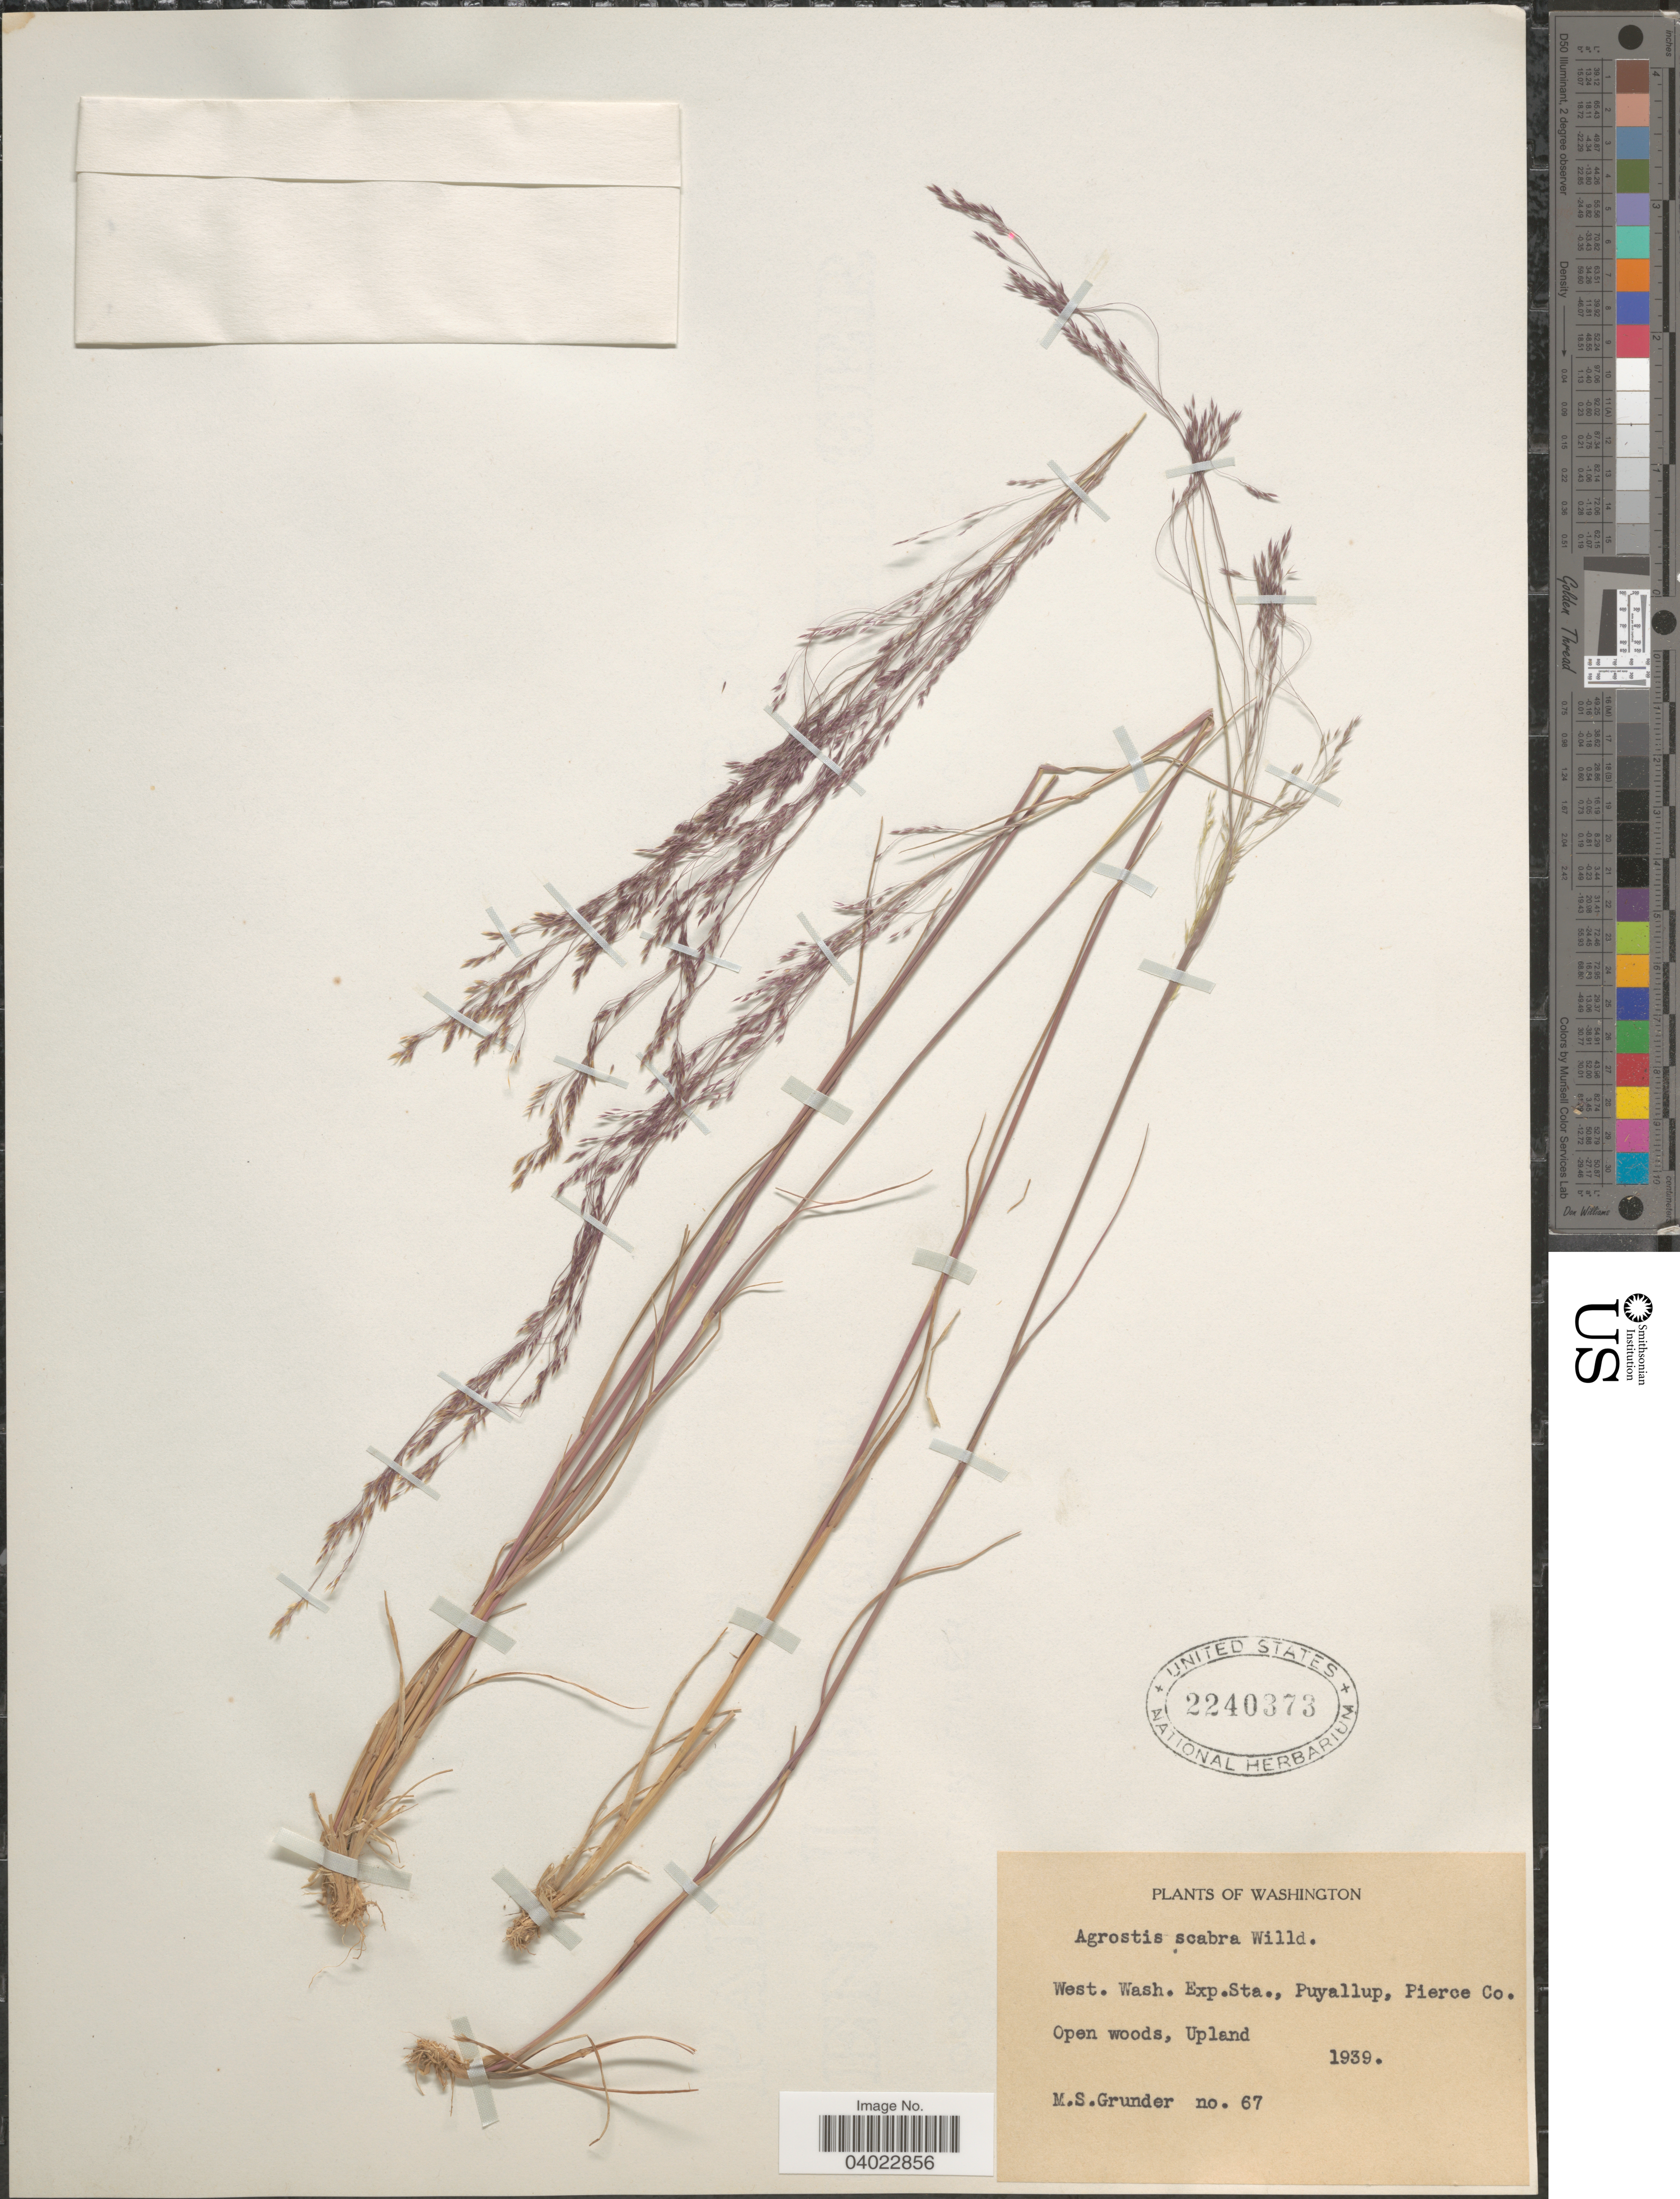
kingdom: Plantae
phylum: Tracheophyta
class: Liliopsida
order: Poales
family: Poaceae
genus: Agrostis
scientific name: Agrostis scabra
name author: Willd.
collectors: M. Grunder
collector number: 67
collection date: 1939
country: United States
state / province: Washington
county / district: Pierce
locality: West. Wash. Exp.Sta., Puyallup, Pierce Co.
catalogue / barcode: US 2240373